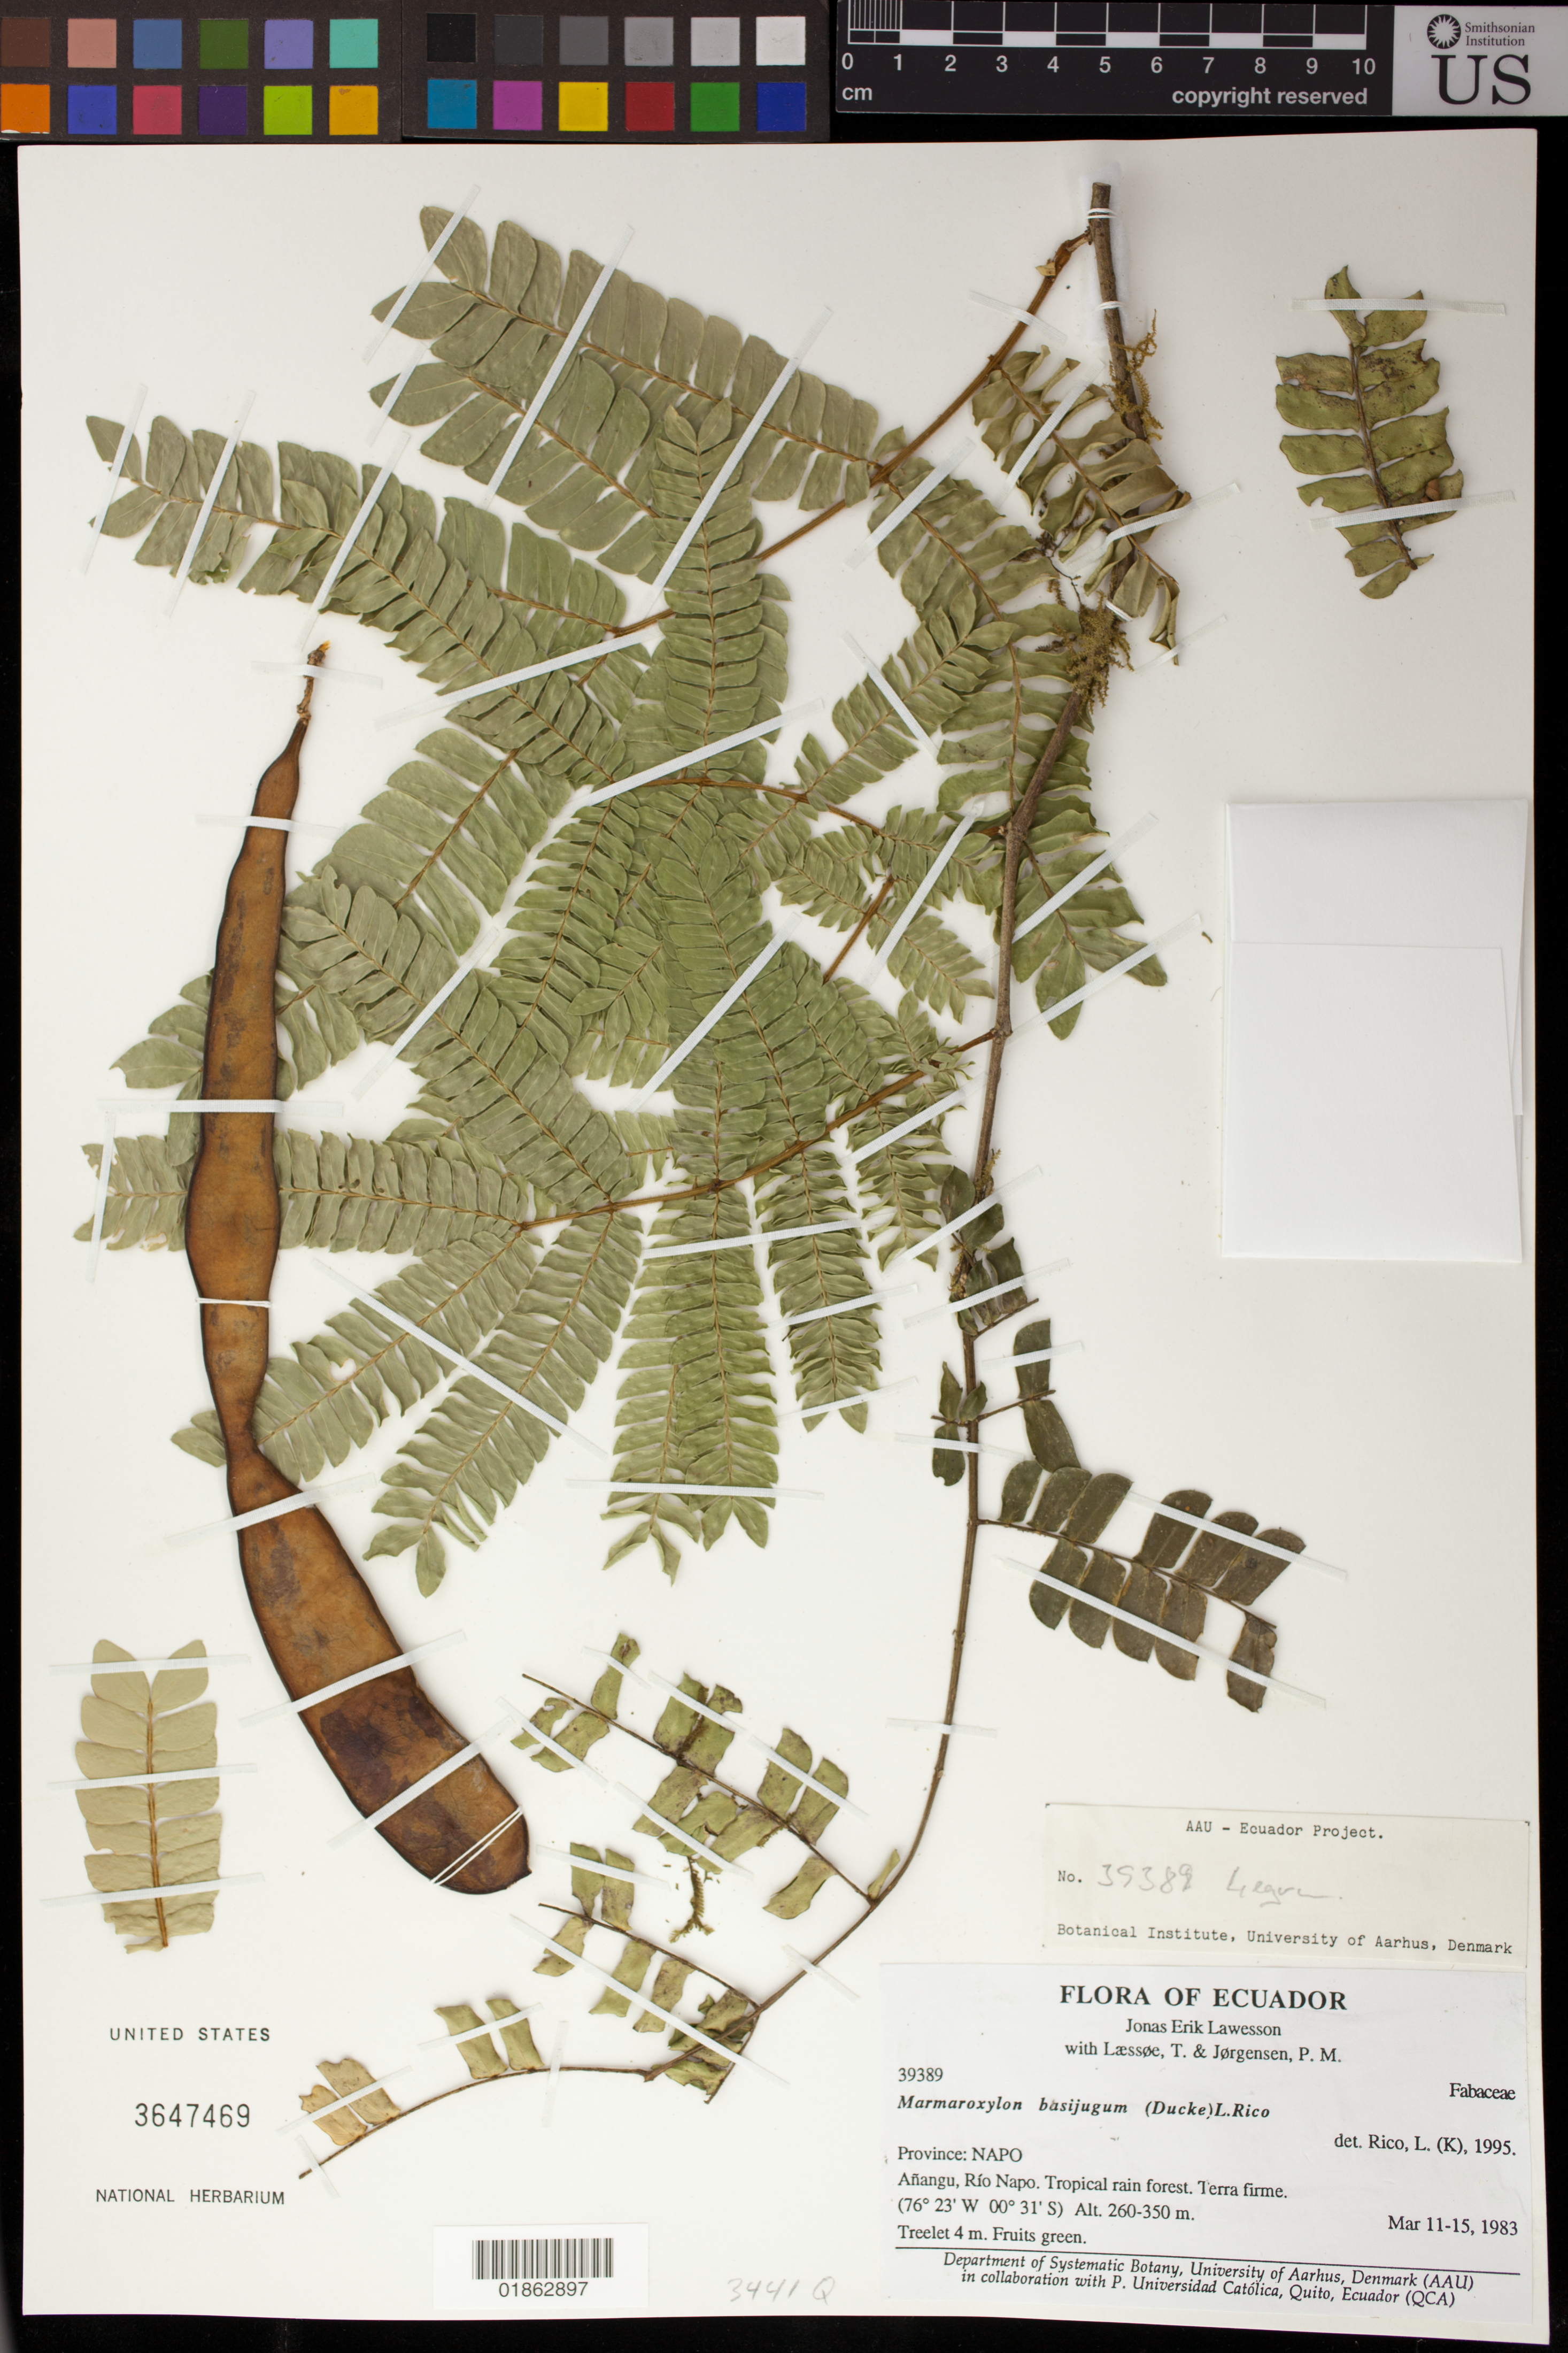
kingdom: Plantae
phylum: Tracheophyta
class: Magnoliopsida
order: Fabales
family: Fabaceae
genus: Zygia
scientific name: Zygia basijuga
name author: (Ducke) Barneby & J.W. Grimes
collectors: J. Lawesson, T. Laessøe & P. M. Jørgensen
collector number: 39389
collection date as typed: Mar 11-15, 1983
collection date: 1983-03-11/1983-03-15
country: Ecuador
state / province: Napo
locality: Añangu, Río Napo.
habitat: Tropical rain forest. Terra firme.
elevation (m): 260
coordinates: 00 31 S, 76 23 W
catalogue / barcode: US 3647469